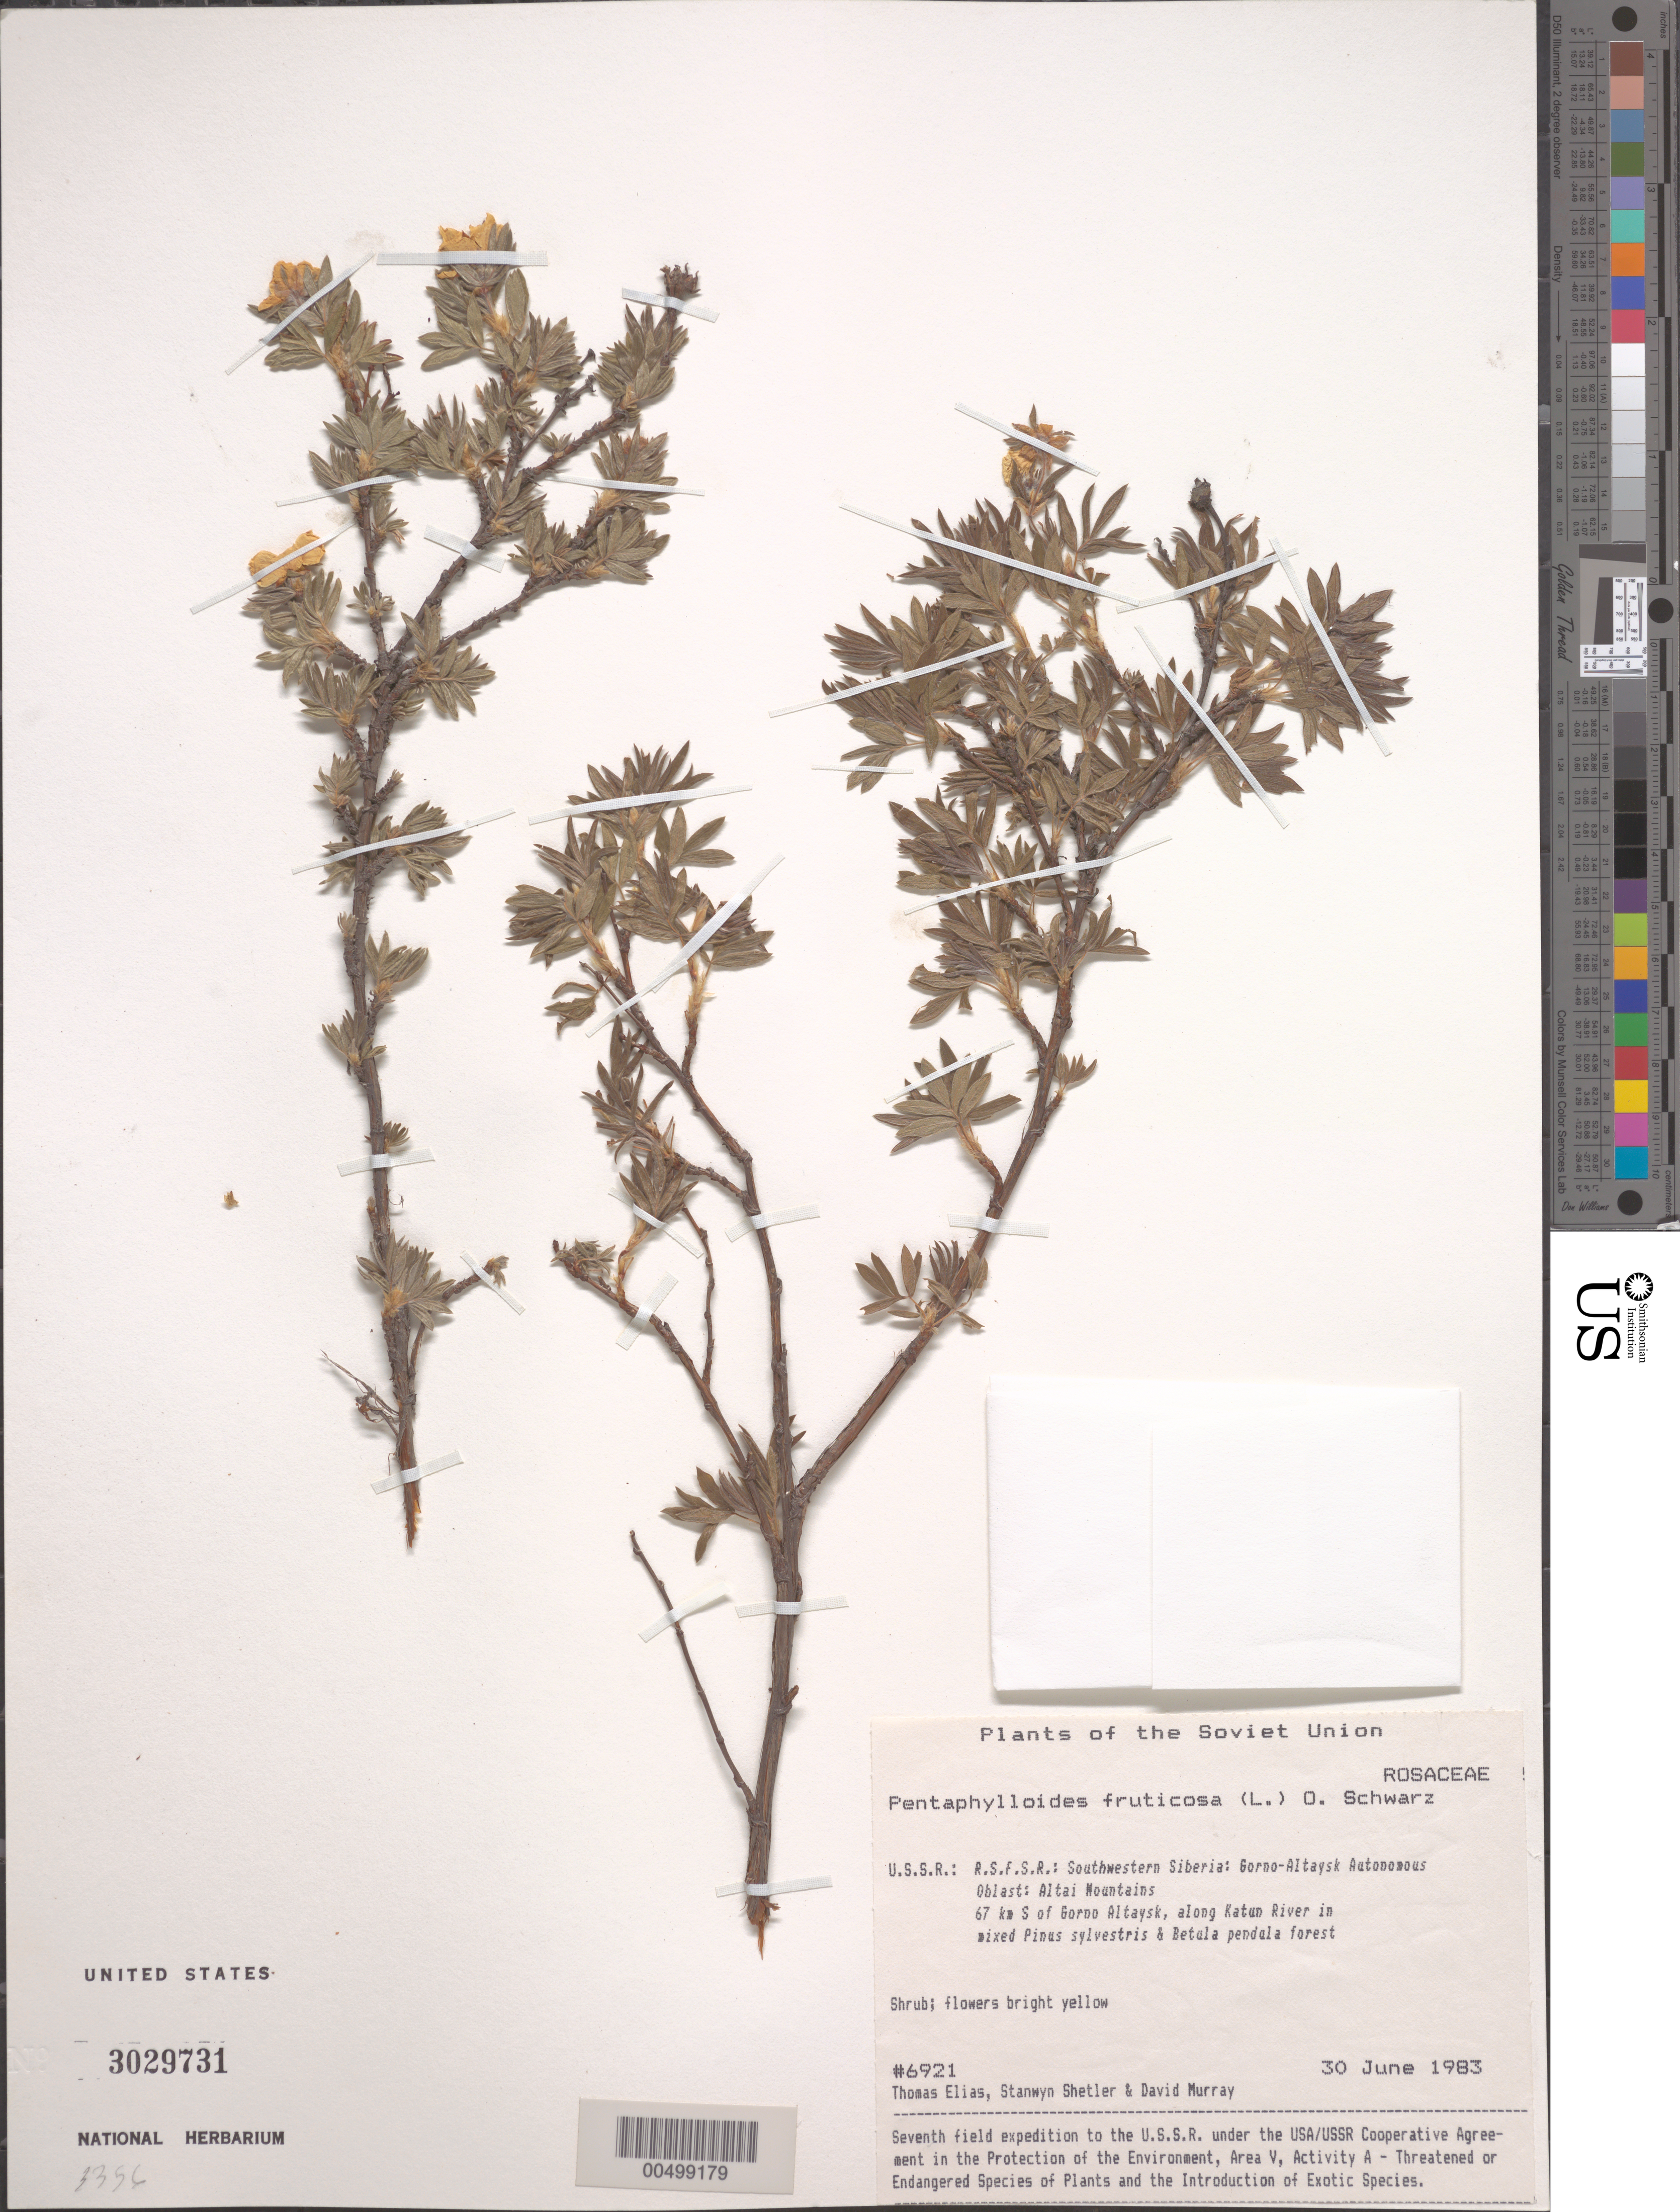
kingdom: Plantae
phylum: Tracheophyta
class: Magnoliopsida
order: Rosales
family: Rosaceae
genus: Dasiphora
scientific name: Dasiphora fruticosa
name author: (L.) Rydb.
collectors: T. Elias, S. Shetler & D. F. Murray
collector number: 6921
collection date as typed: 30 Jun 1983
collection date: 1983-06-30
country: Russian Federation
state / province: Altai Republic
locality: Altai Mountains, 67 km S of Gorno-Altaysk, along Katun River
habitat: in mixed Pinus sylvestris & Betula pendula forest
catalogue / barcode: US 3029731